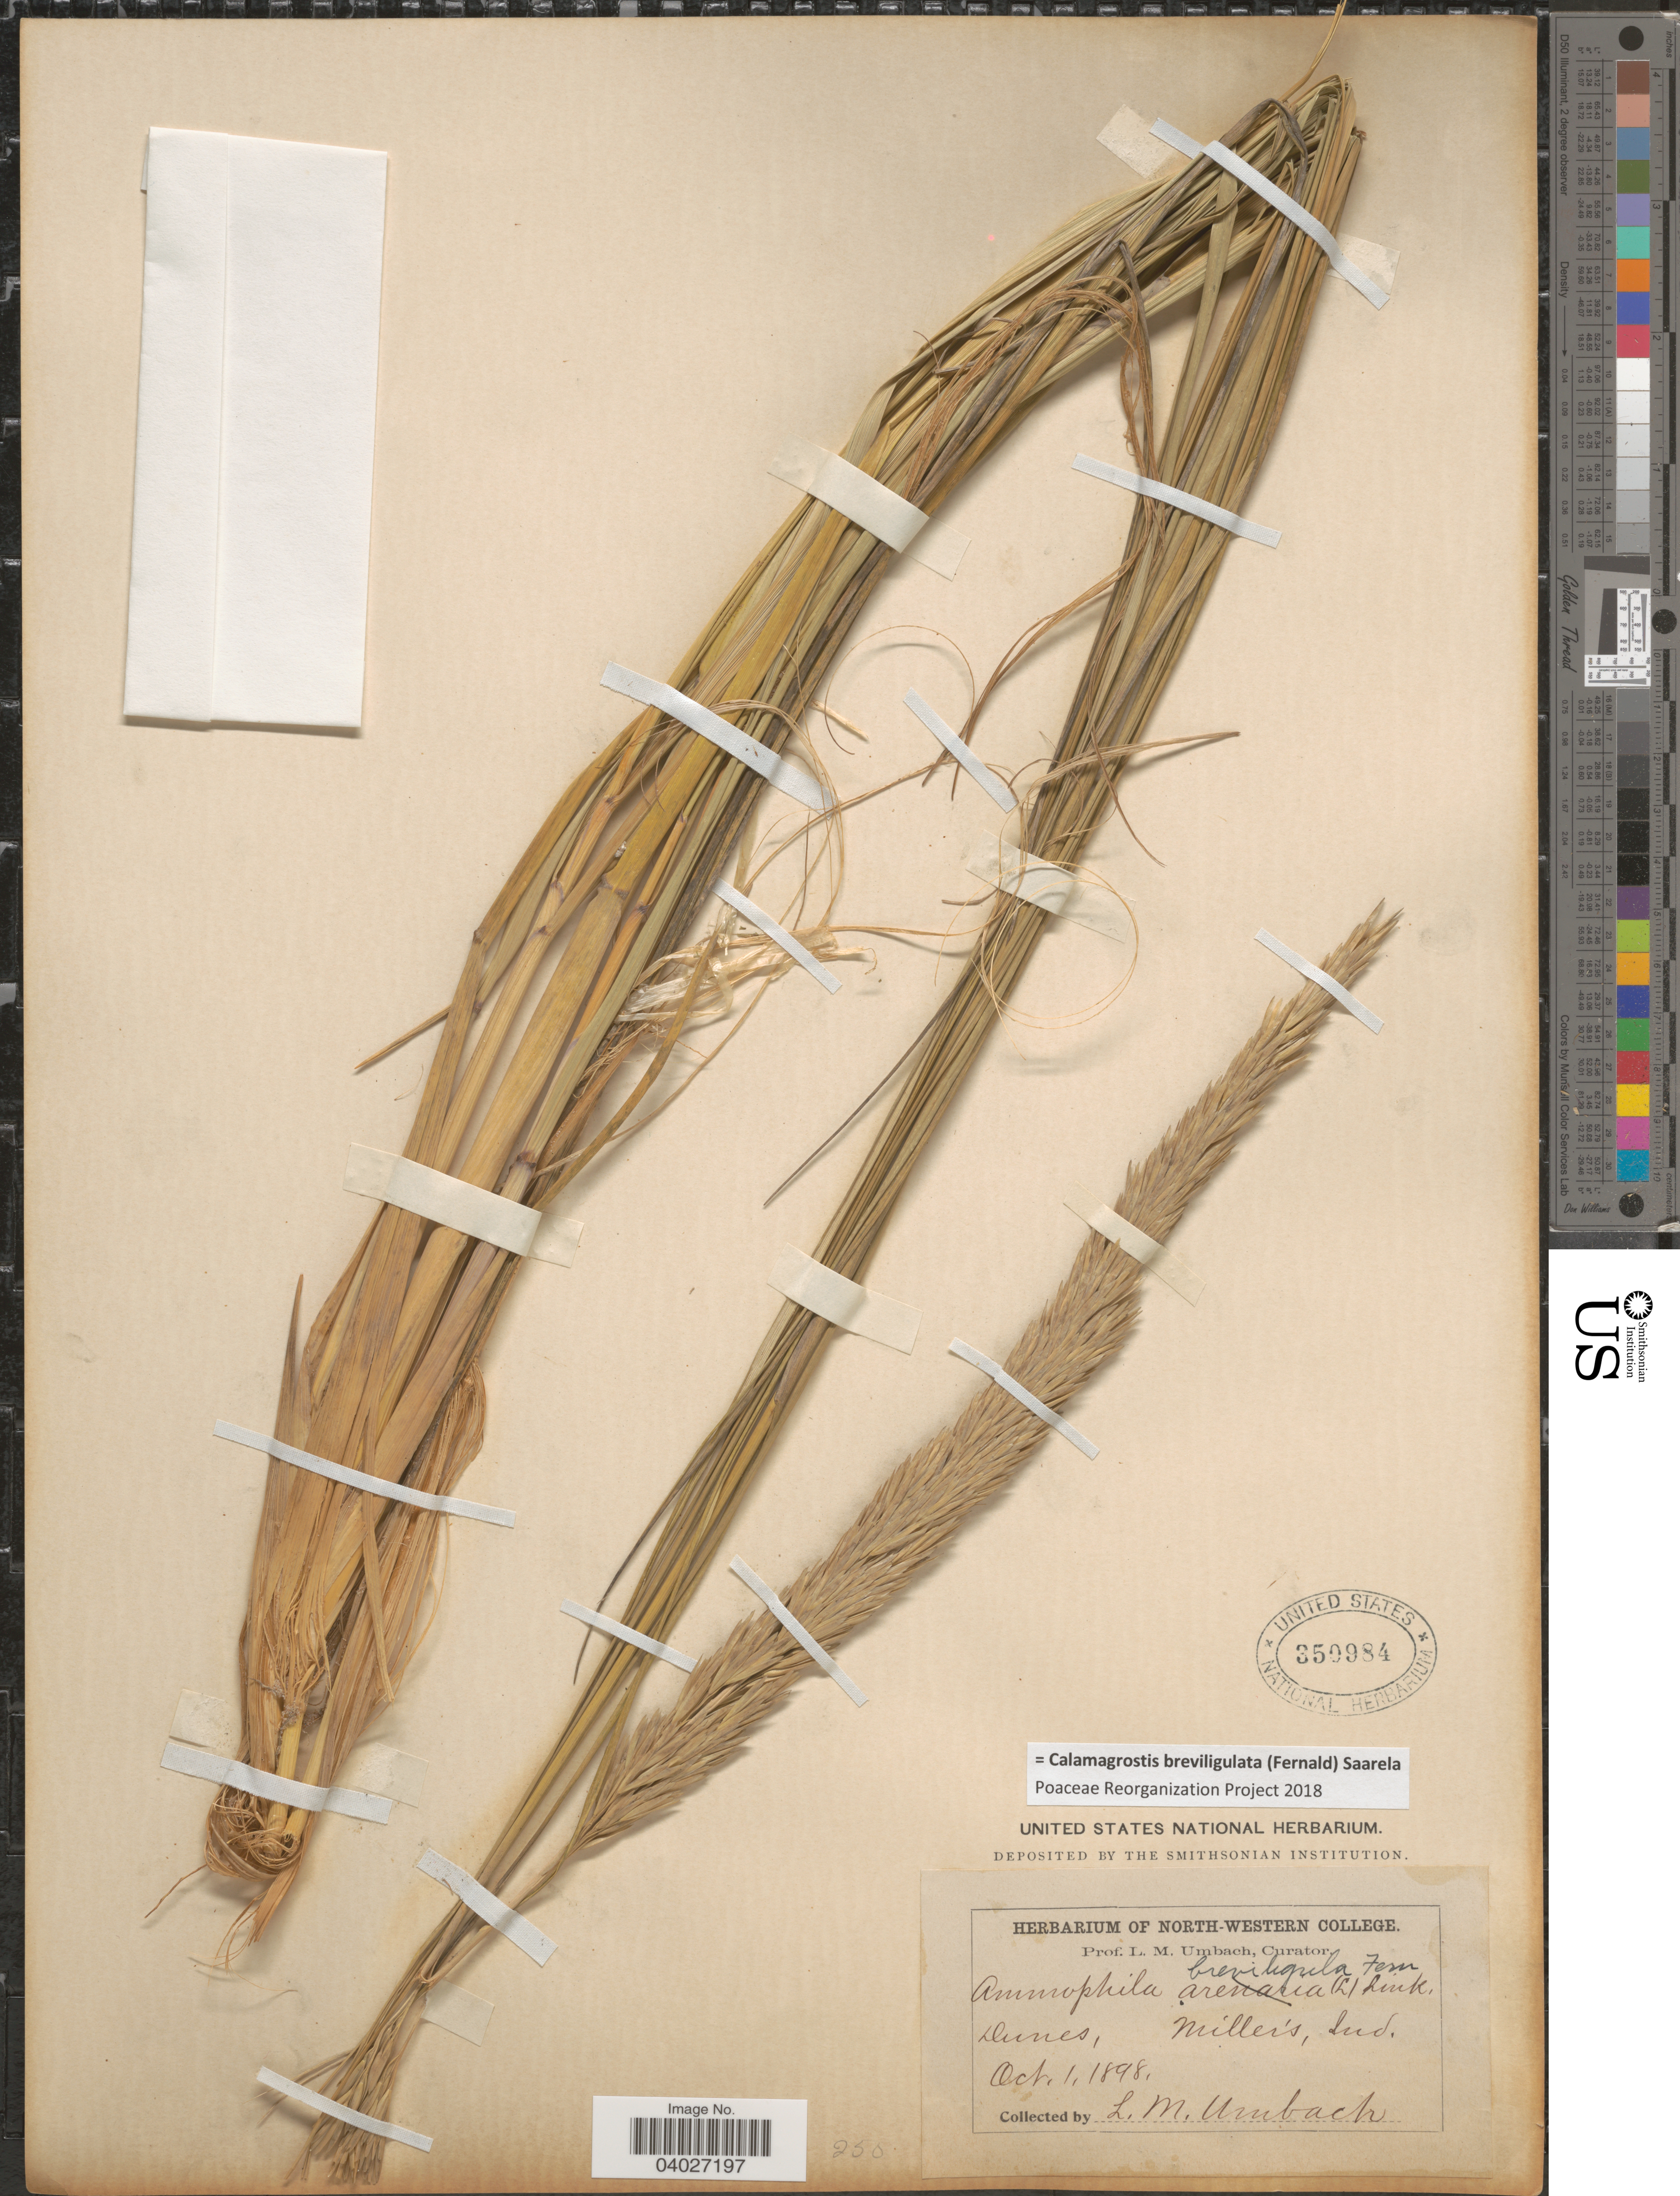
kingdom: Plantae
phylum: Tracheophyta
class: Liliopsida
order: Poales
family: Poaceae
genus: Calamagrostis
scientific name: Calamagrostis breviligulata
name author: (Fernald) Saarela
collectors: L. M. Umbach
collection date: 1898-10-01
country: United States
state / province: Indiana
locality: Dunes, Miller's.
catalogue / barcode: US 350984